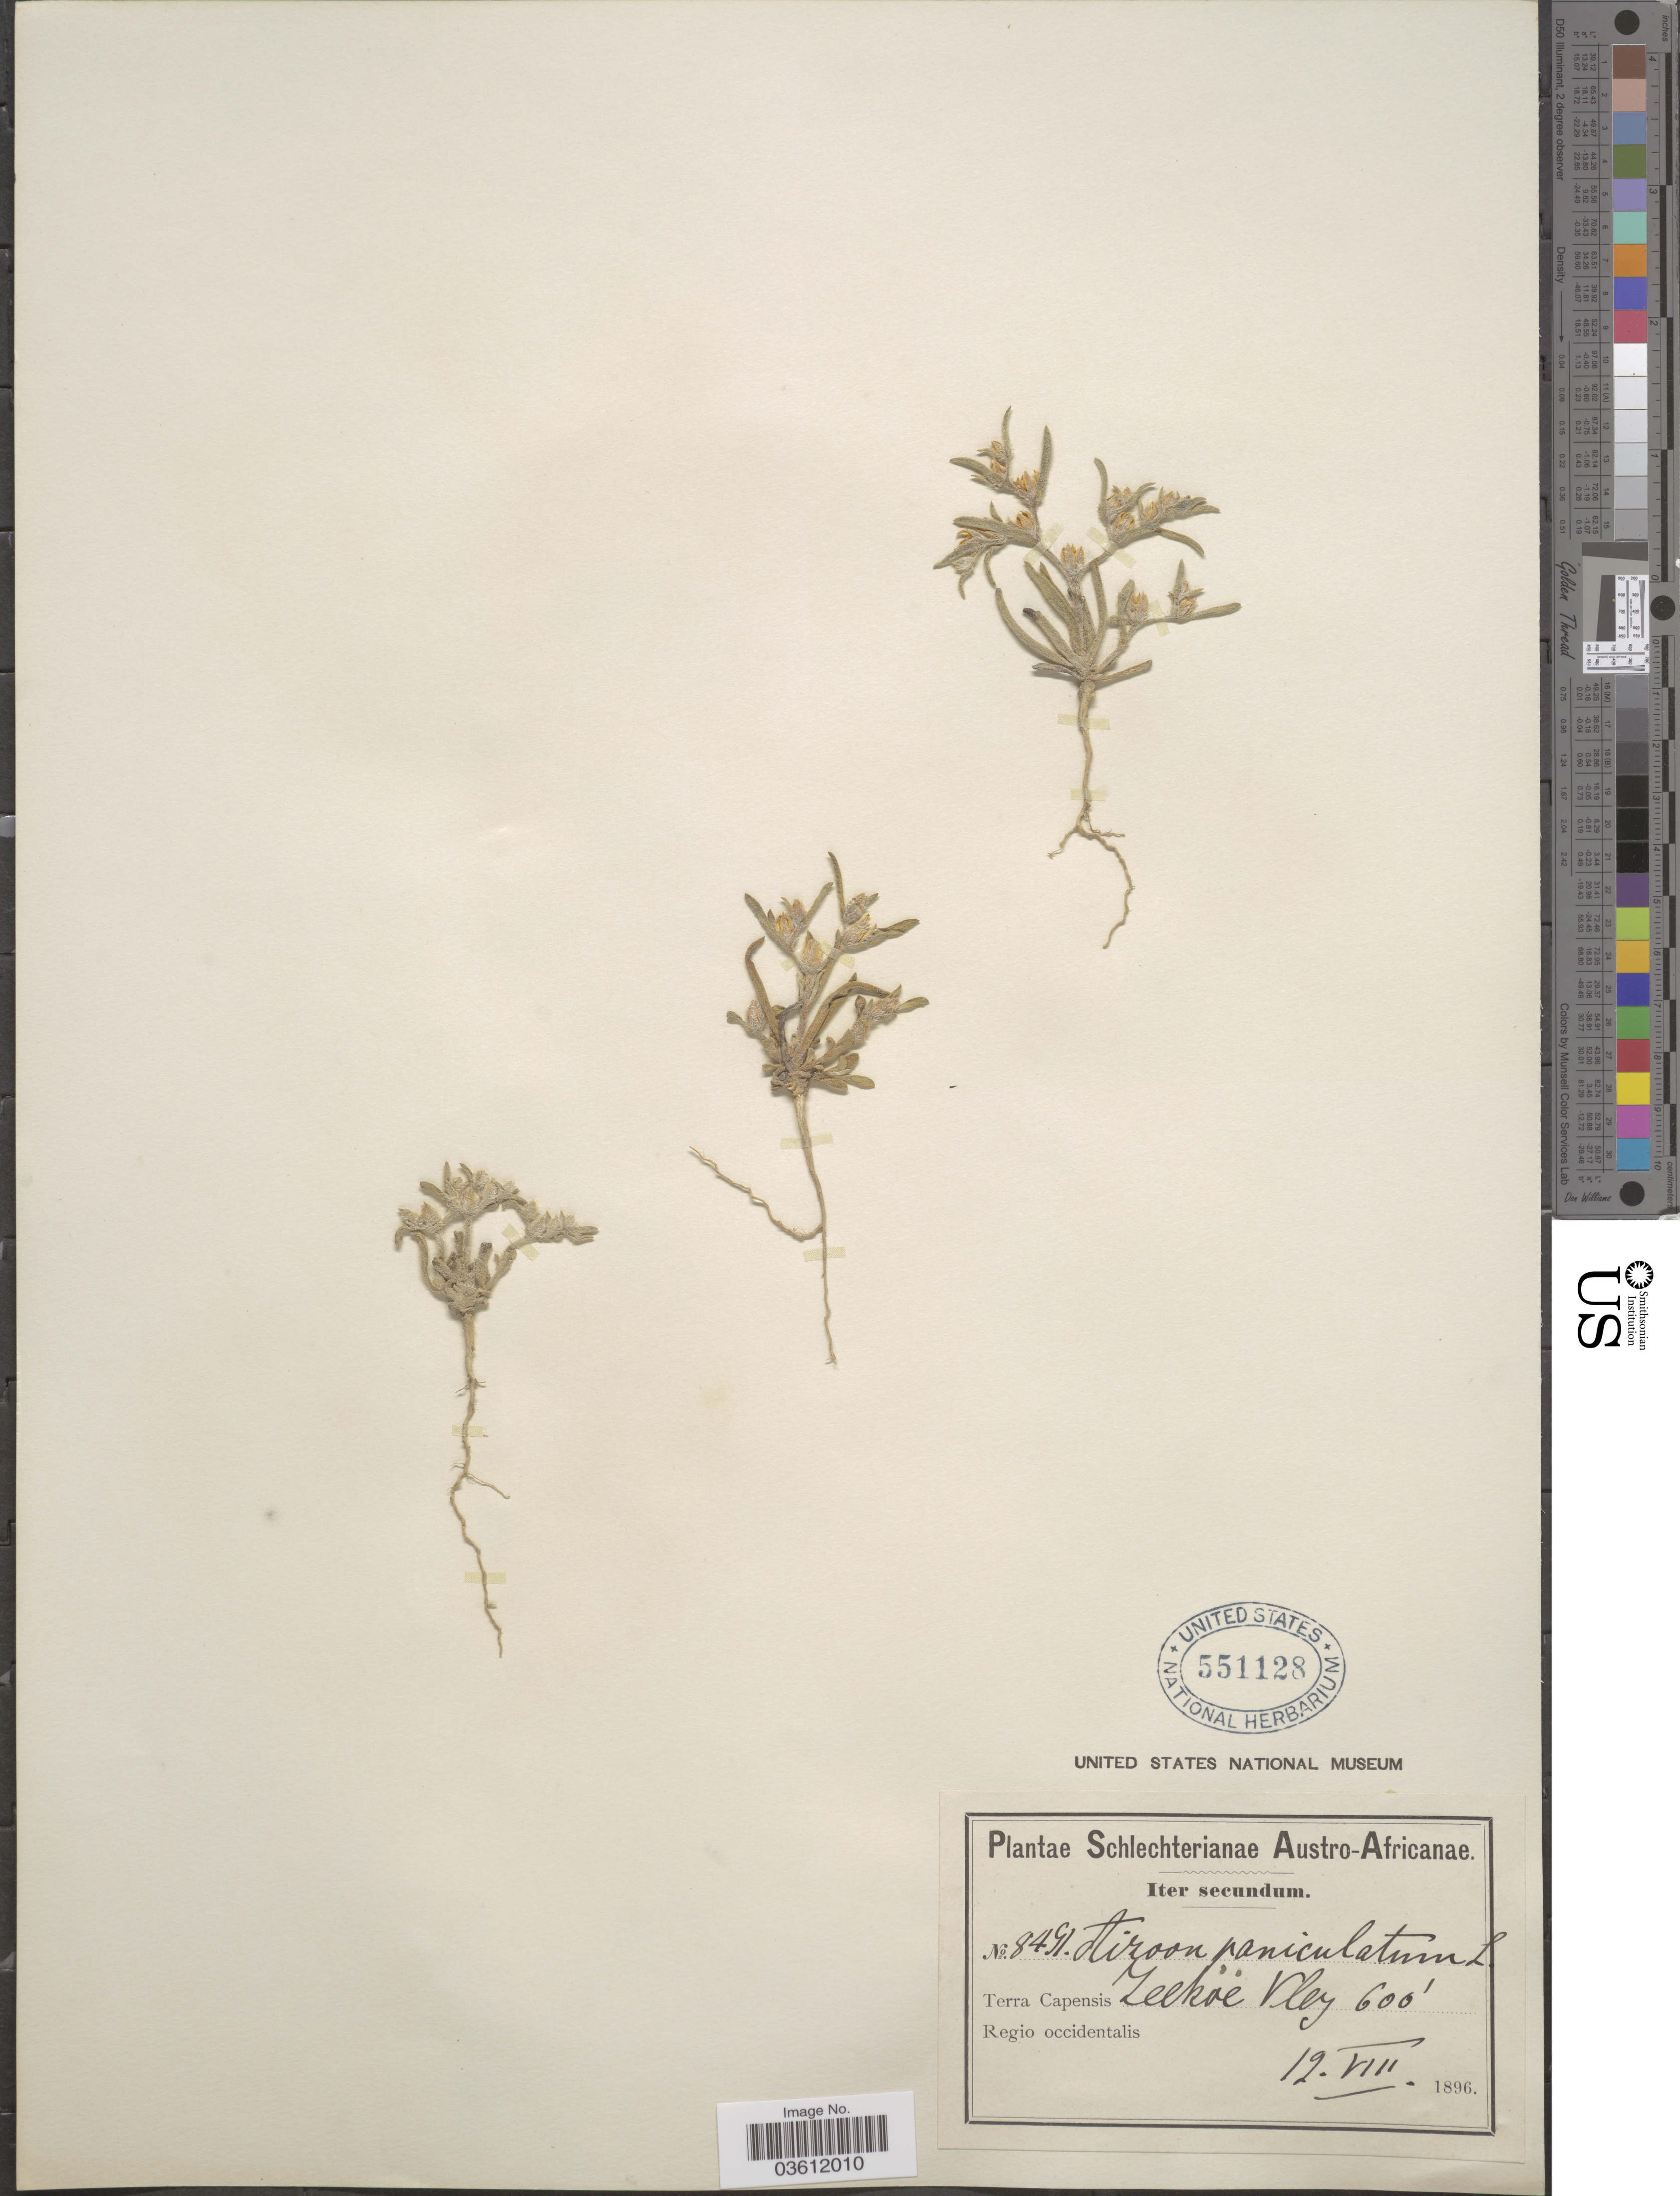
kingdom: Plantae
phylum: Tracheophyta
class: Magnoliopsida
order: Caryophyllales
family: Aizoaceae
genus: Aizoon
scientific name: Aizoon paniculatum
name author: L.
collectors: Schlechter, --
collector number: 8491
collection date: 1896-08-12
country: South Africa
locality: Austro-Africanae. Terra Capensis Zeekoe Vley. Regio occidentalis.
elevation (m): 183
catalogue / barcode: US 551128